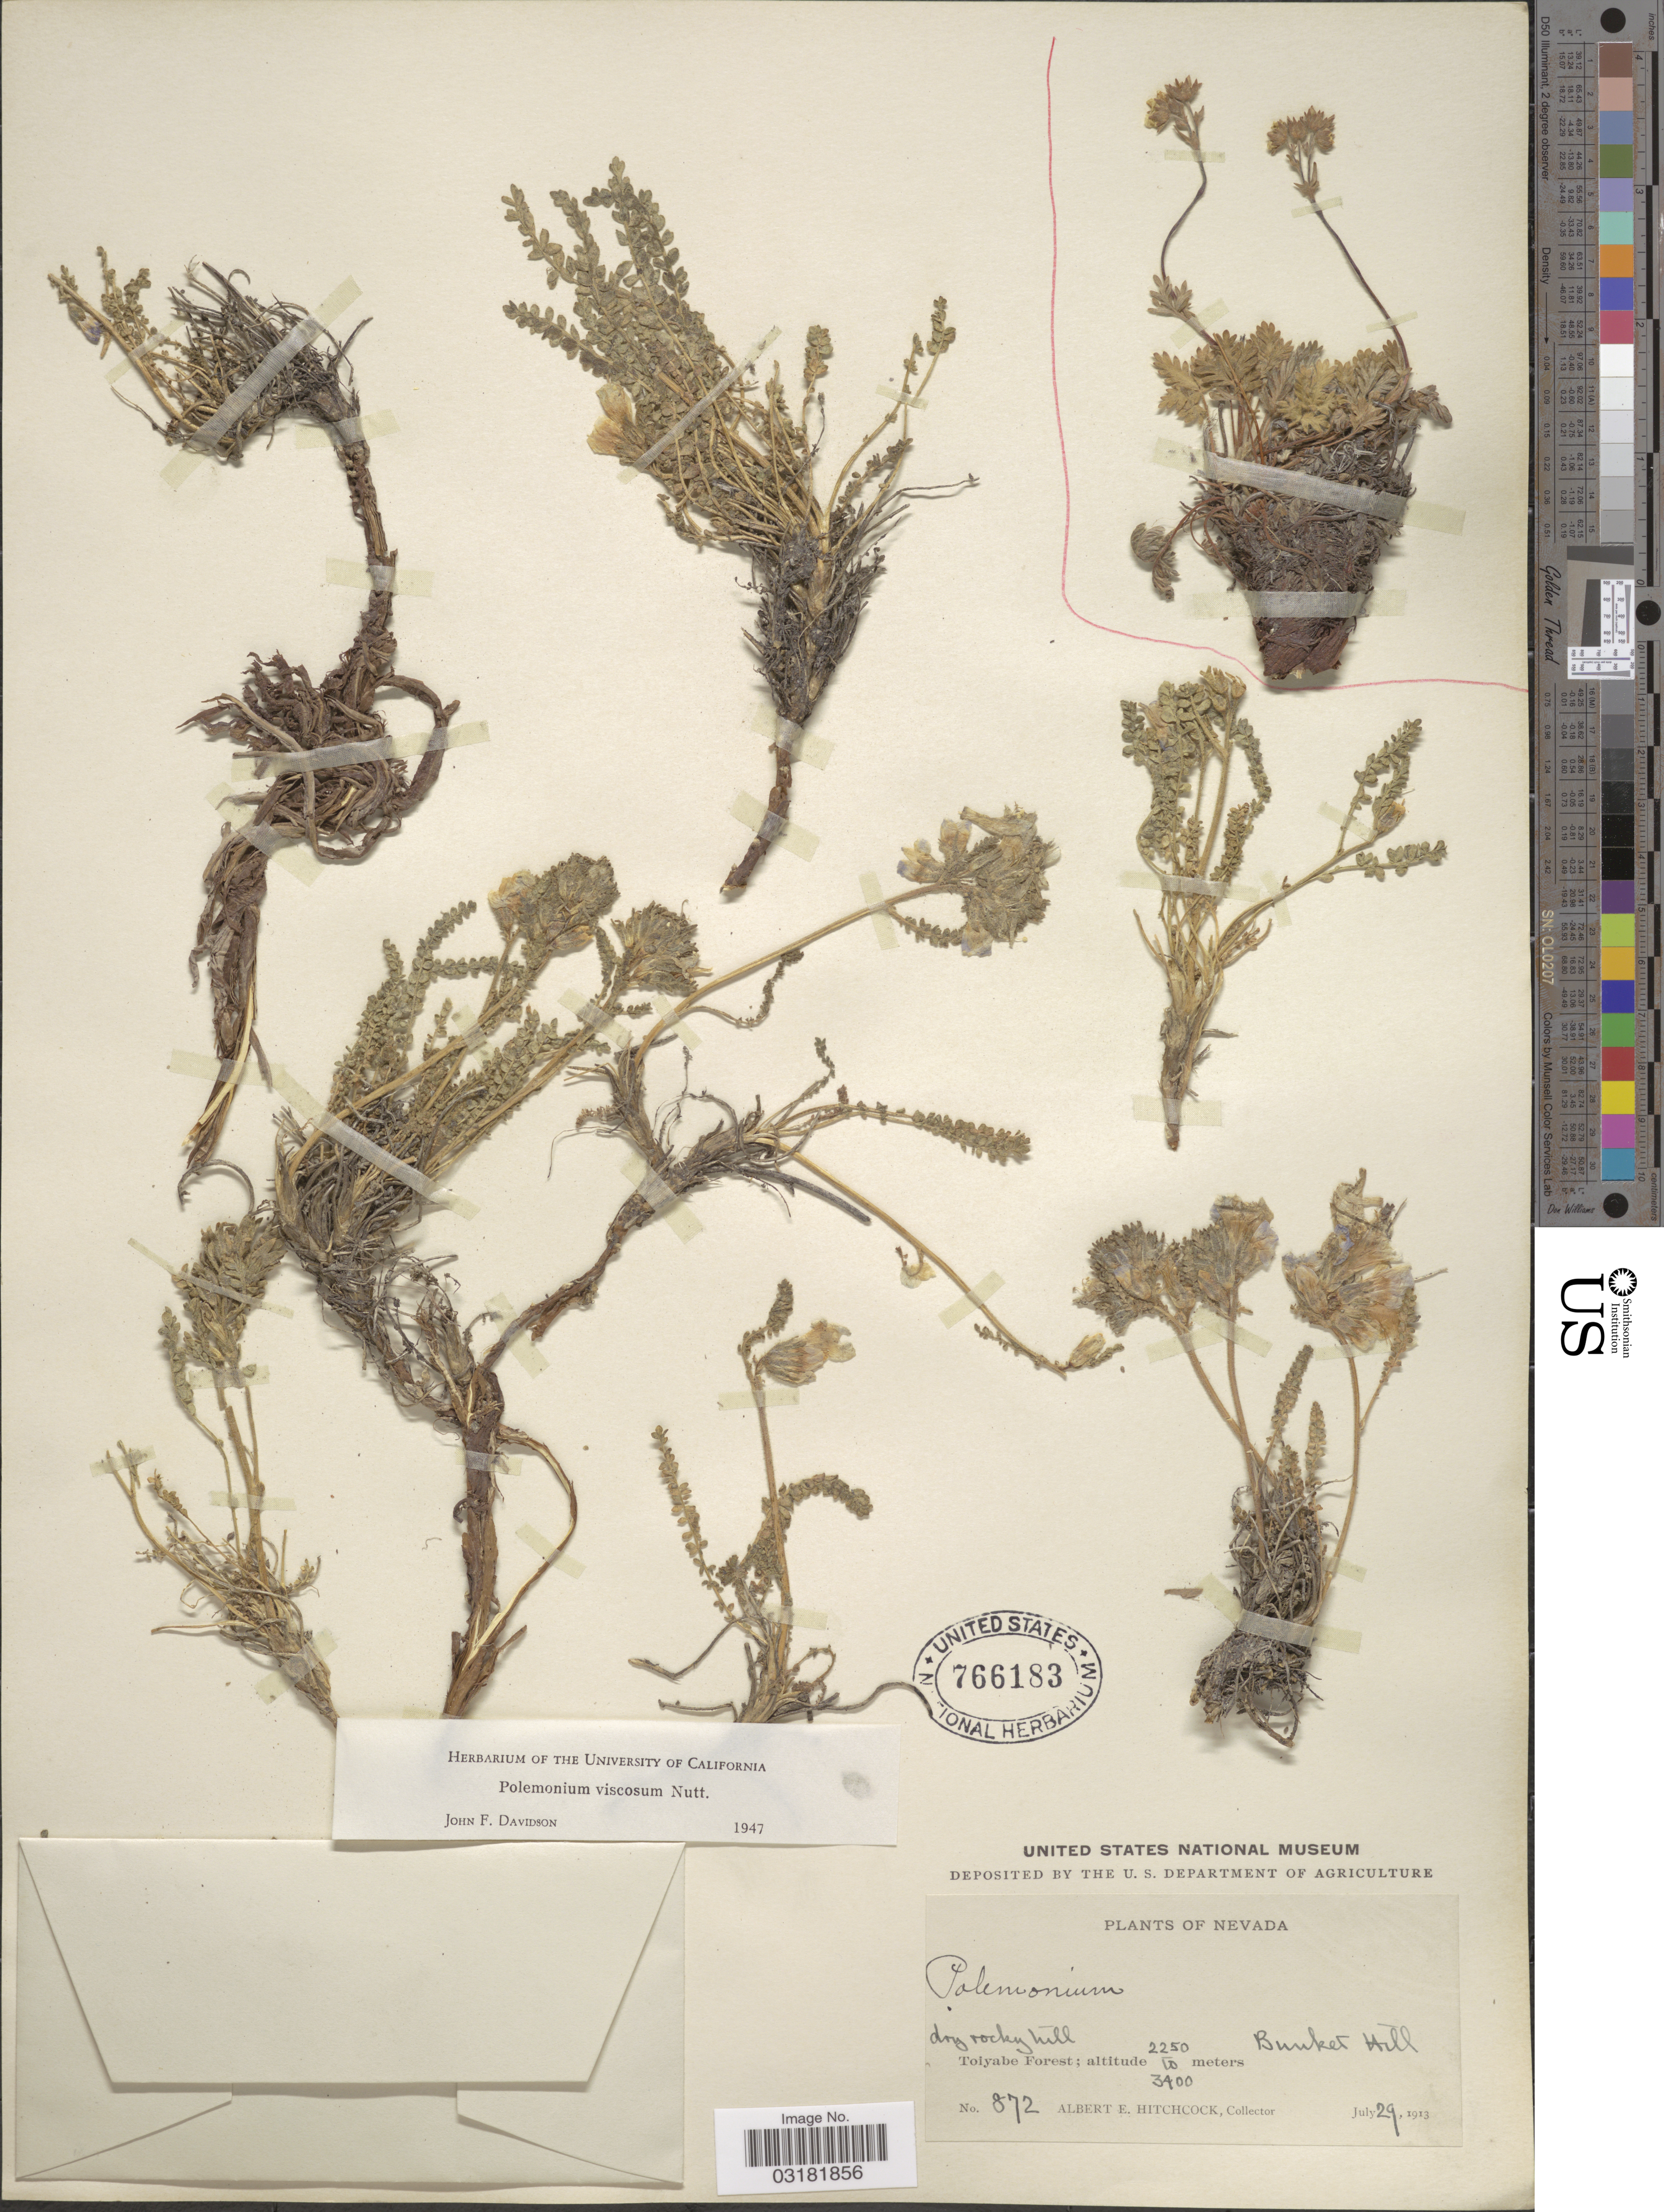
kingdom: Plantae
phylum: Tracheophyta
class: Magnoliopsida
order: Ericales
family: Polemoniaceae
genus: Polemonium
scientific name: Polemonium viscosum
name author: Nutt.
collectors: A. Hitchcock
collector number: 872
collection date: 1913-07-29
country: United States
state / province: Nevada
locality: Toiyabe Forest. Bunket Hill.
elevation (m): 2250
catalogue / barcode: US 766183